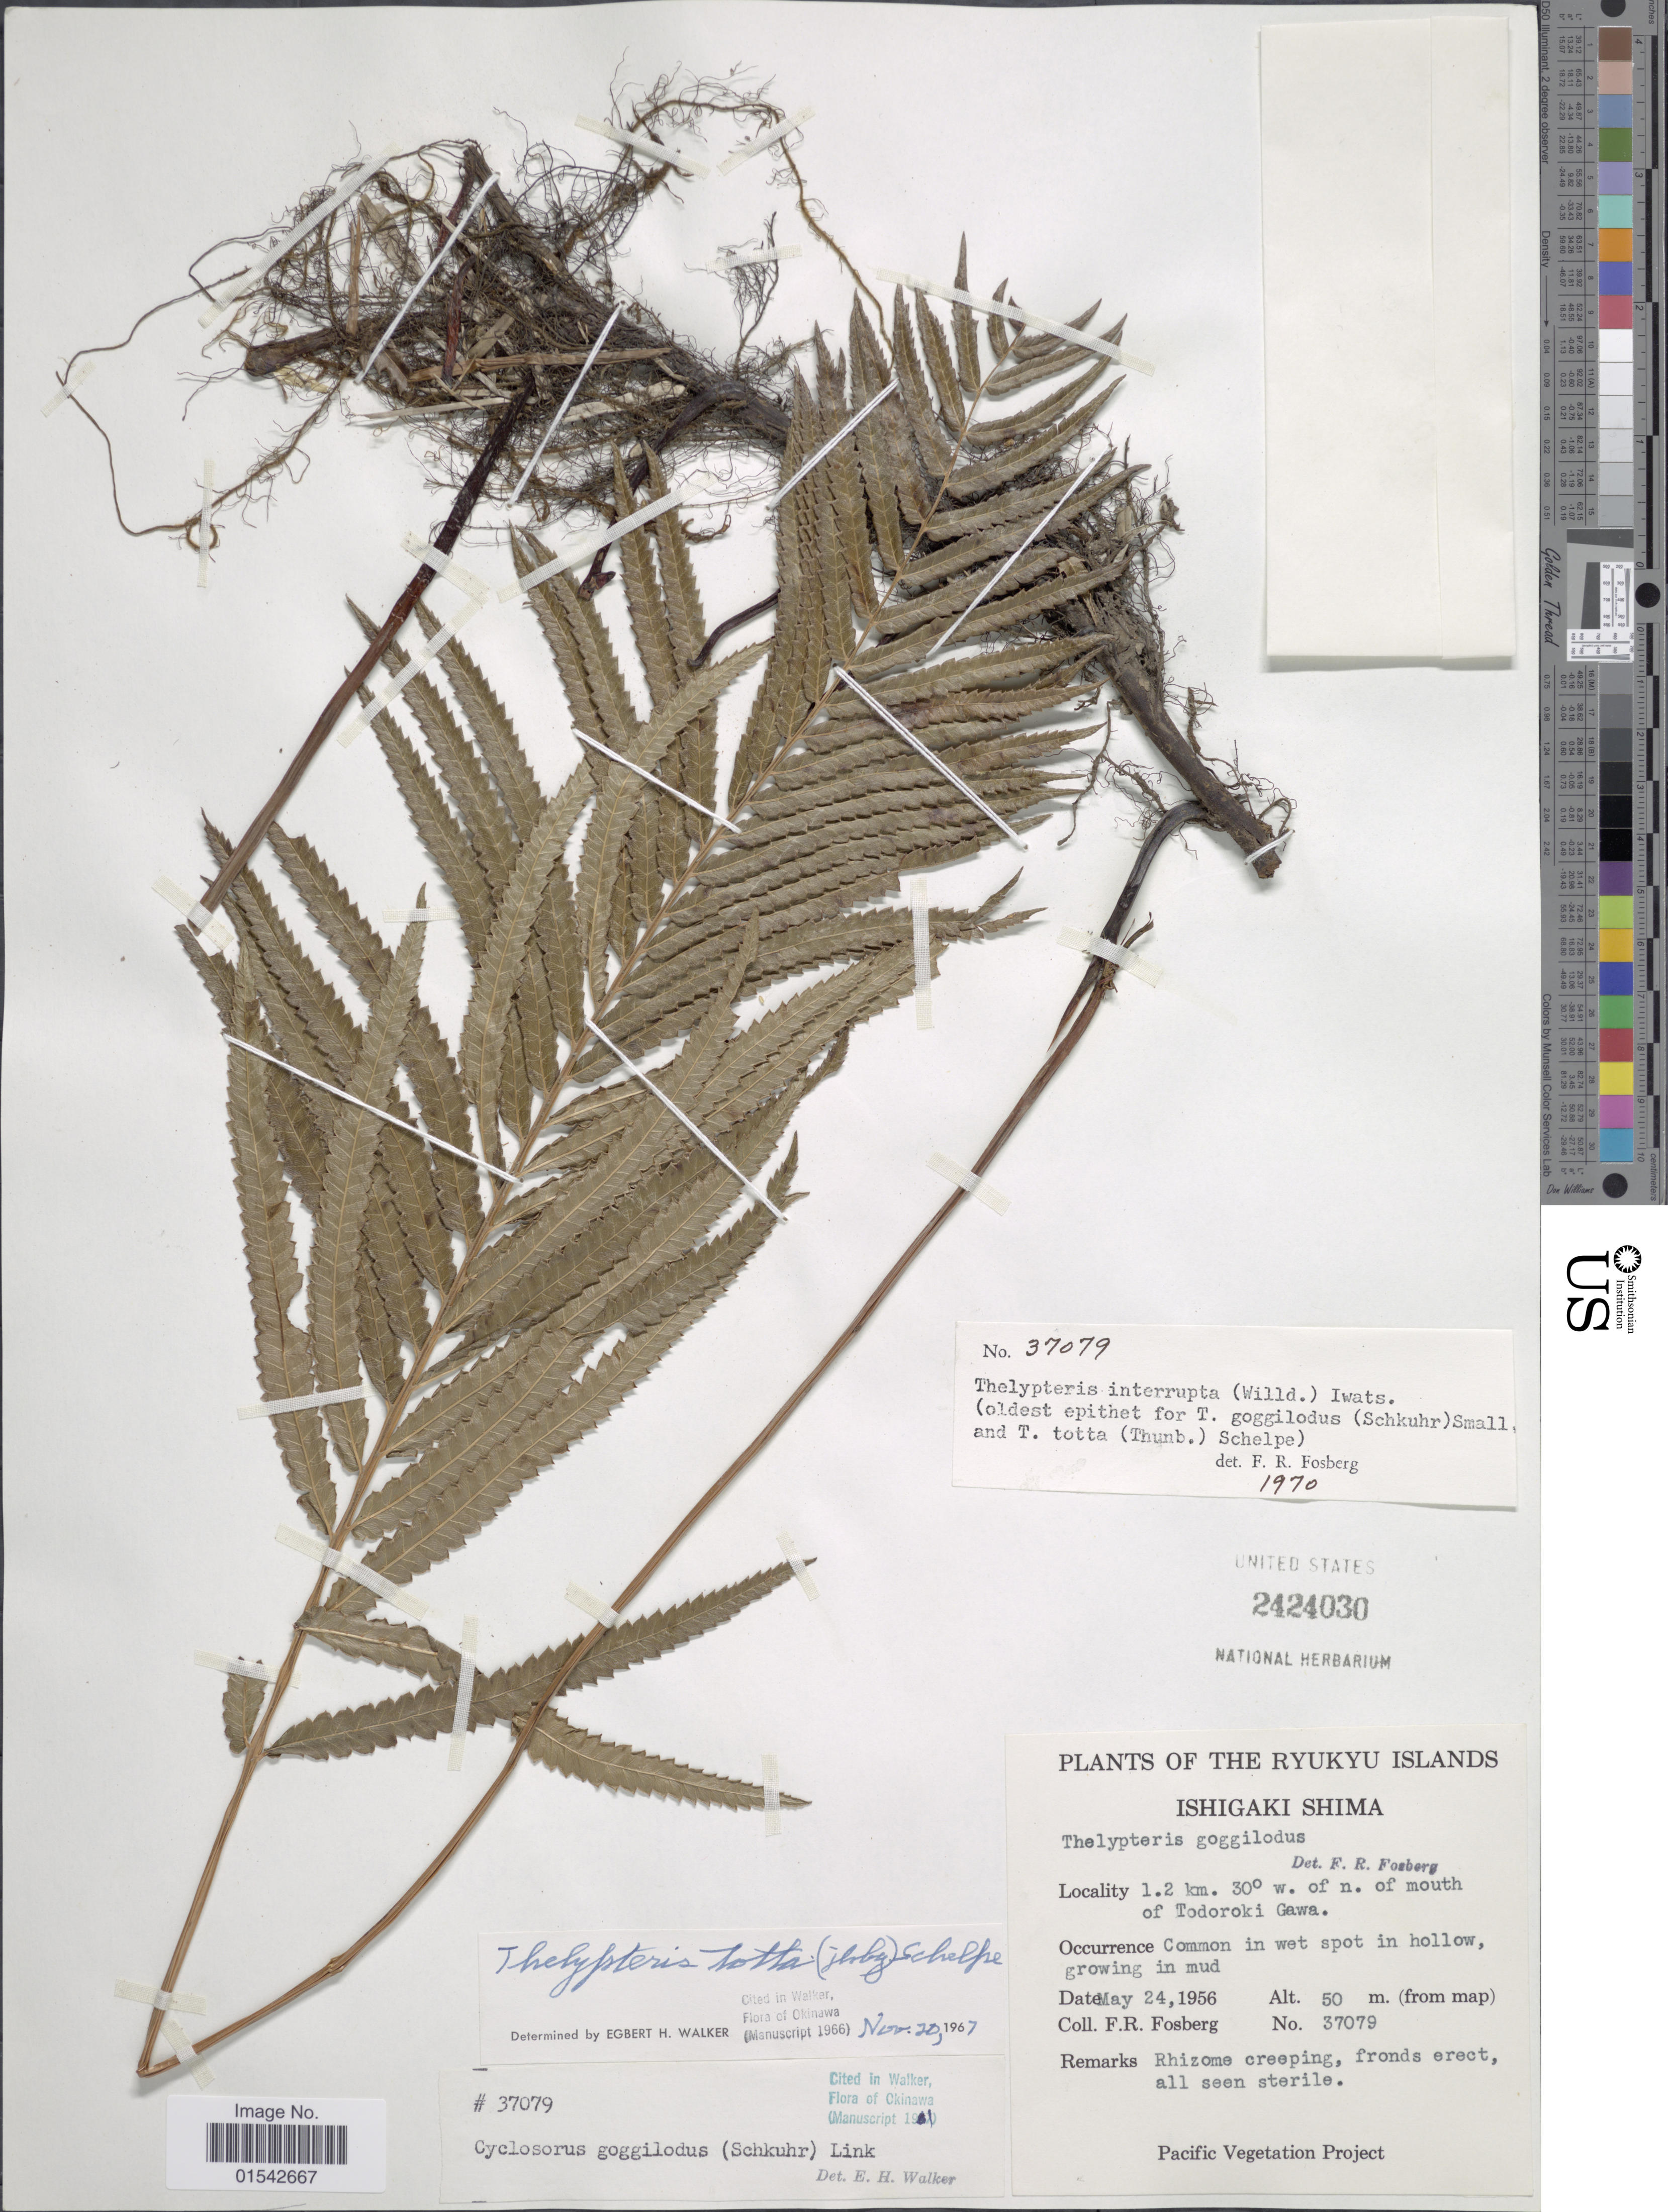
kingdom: Plantae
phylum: Tracheophyta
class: Polypodiopsida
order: Polypodiales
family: Thelypteridaceae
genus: Cyclosorus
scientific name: Cyclosorus interruptus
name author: (Willd.) H. Itô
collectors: F. R. Fosberg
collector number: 37079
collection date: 1956-05-24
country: Japan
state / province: Okinawa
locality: Ryukyu Island, Ishigaki Shima, 1.2 km. 30° w. of n. of mouth of Todoroki Gawa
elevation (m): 50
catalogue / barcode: US 2424030